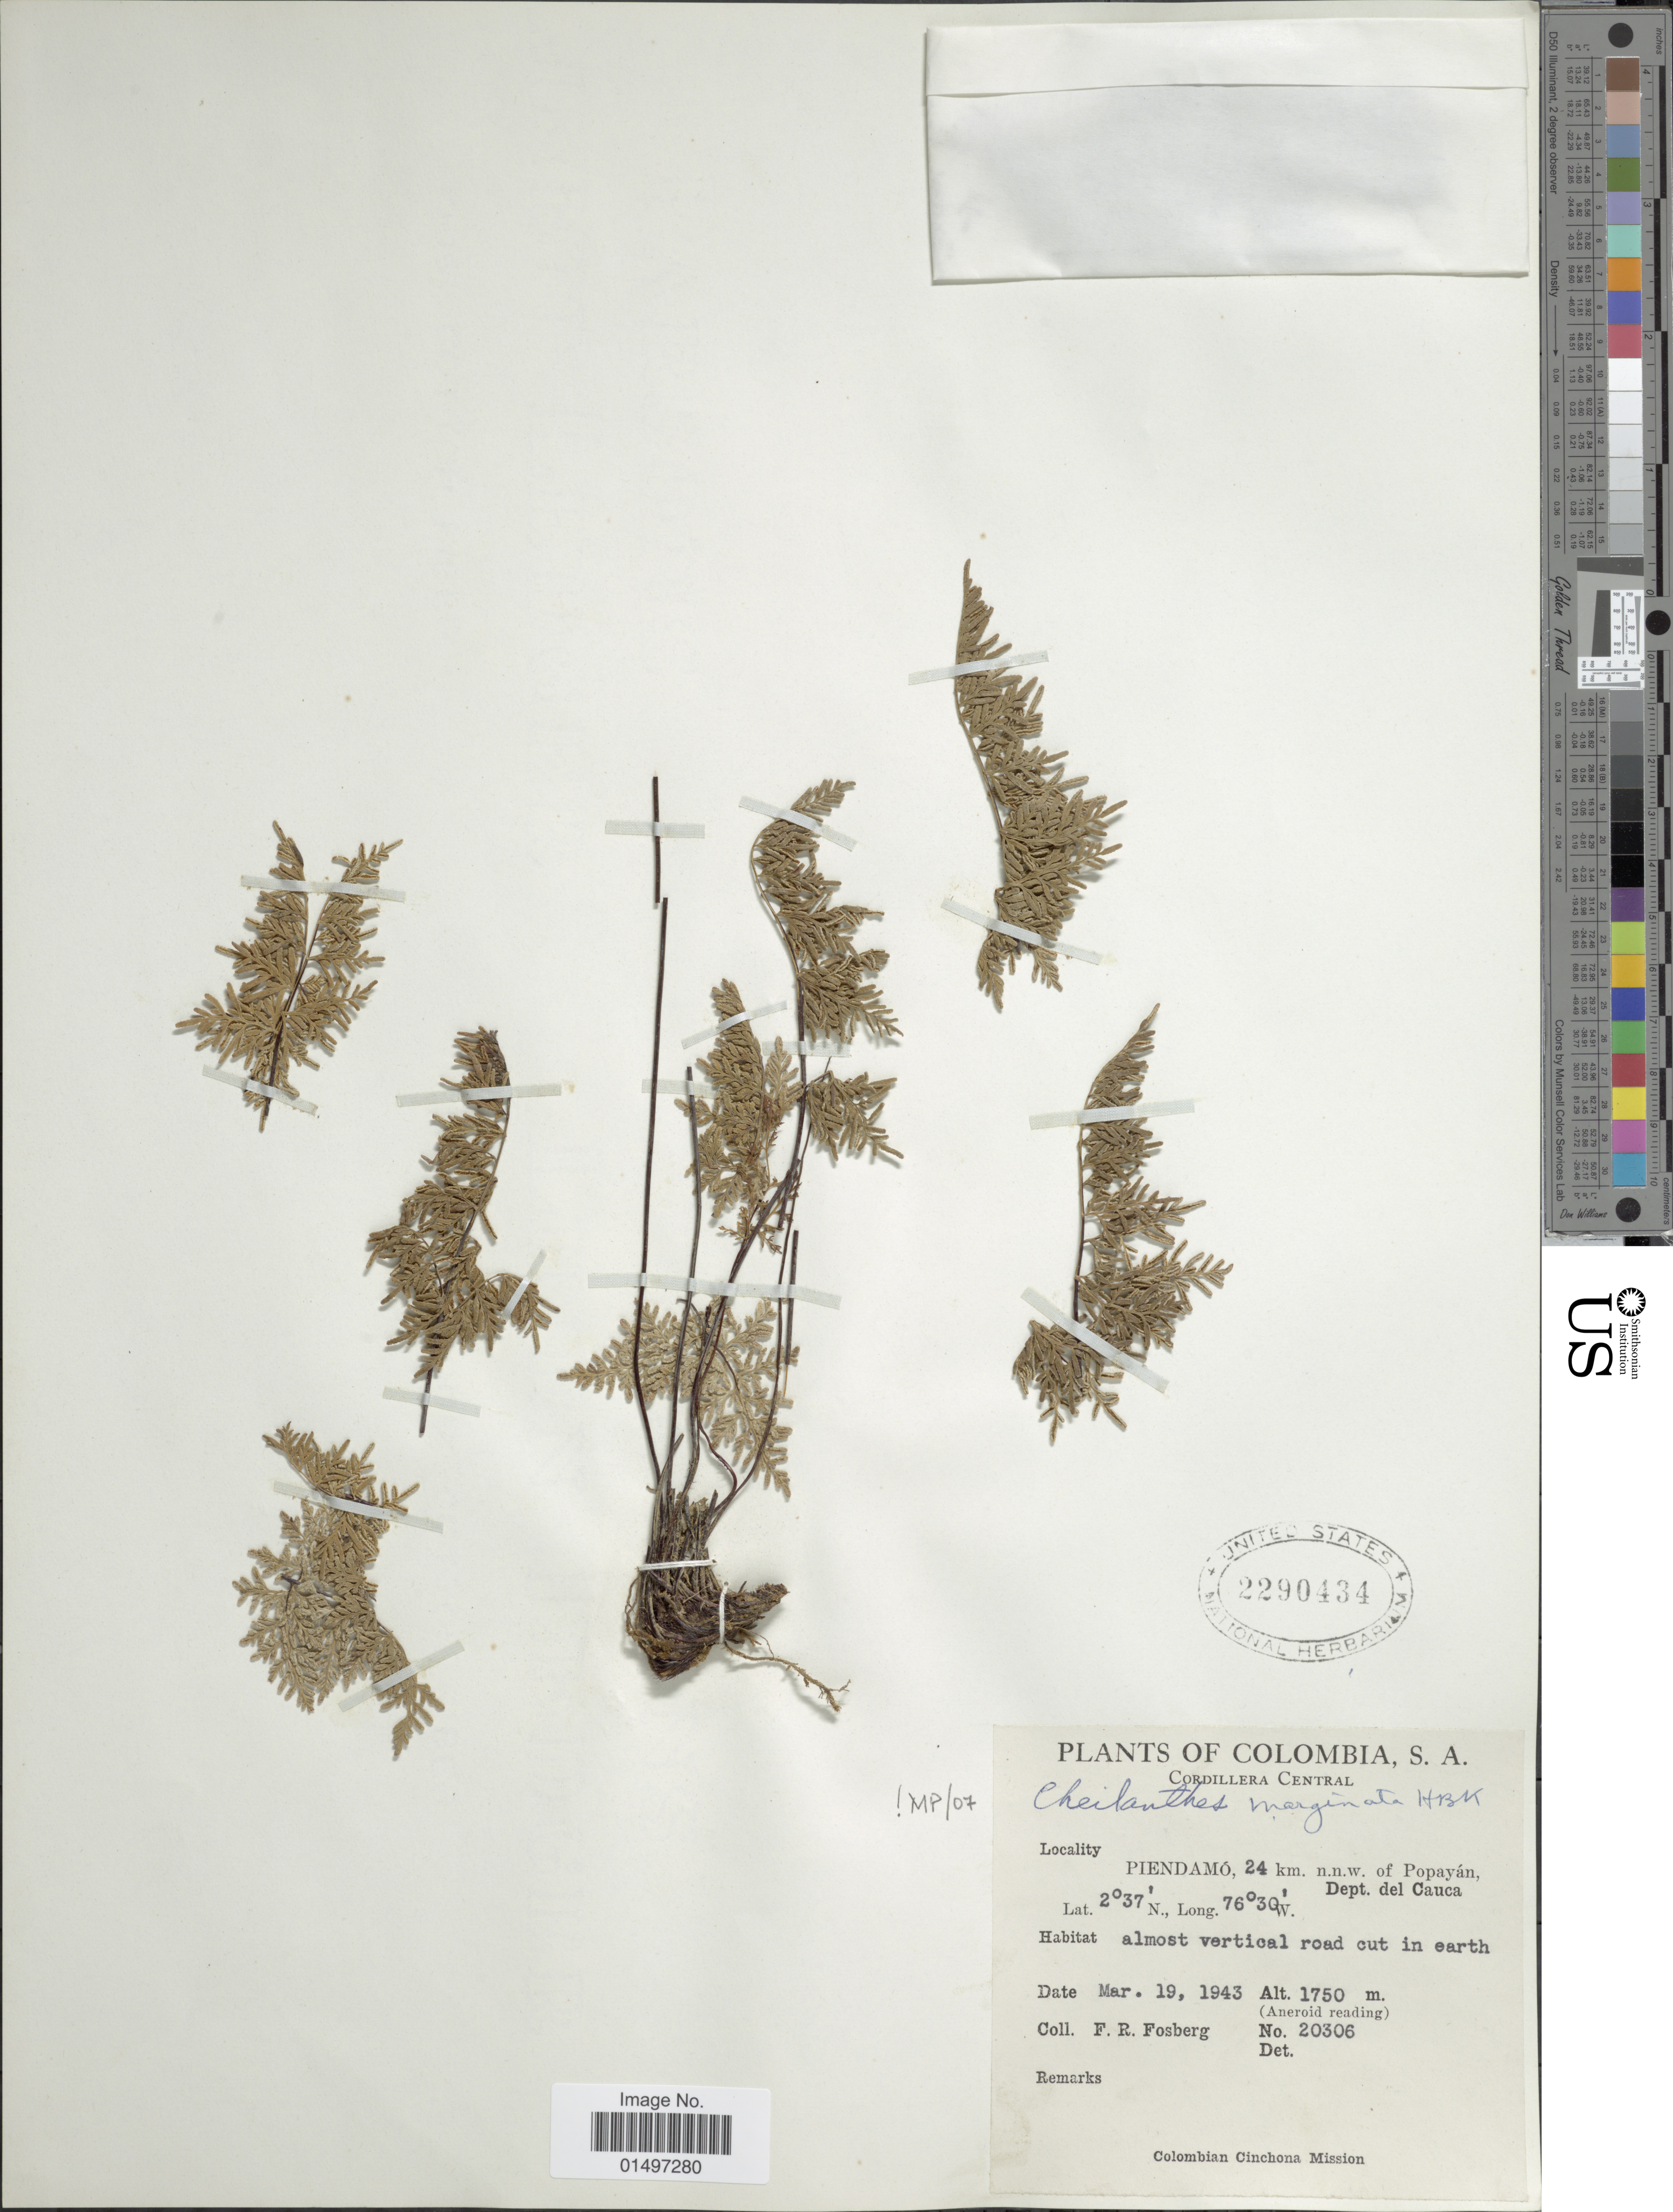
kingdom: Plantae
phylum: Tracheophyta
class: Polypodiopsida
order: Polypodiales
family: Pteridaceae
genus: Gaga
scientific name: Gaga hirsuta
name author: (Link) Fay W. Li & Windham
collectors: F. R. Fosberg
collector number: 20306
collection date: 1943-03-19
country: Colombia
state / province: Cauca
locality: S. A. Cordillera Central. Piendamo, 24 km. n.n.w. of Popayan, Dept. del Cauca. Almost vertical road cut in earth.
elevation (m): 1750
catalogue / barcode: US 2290434